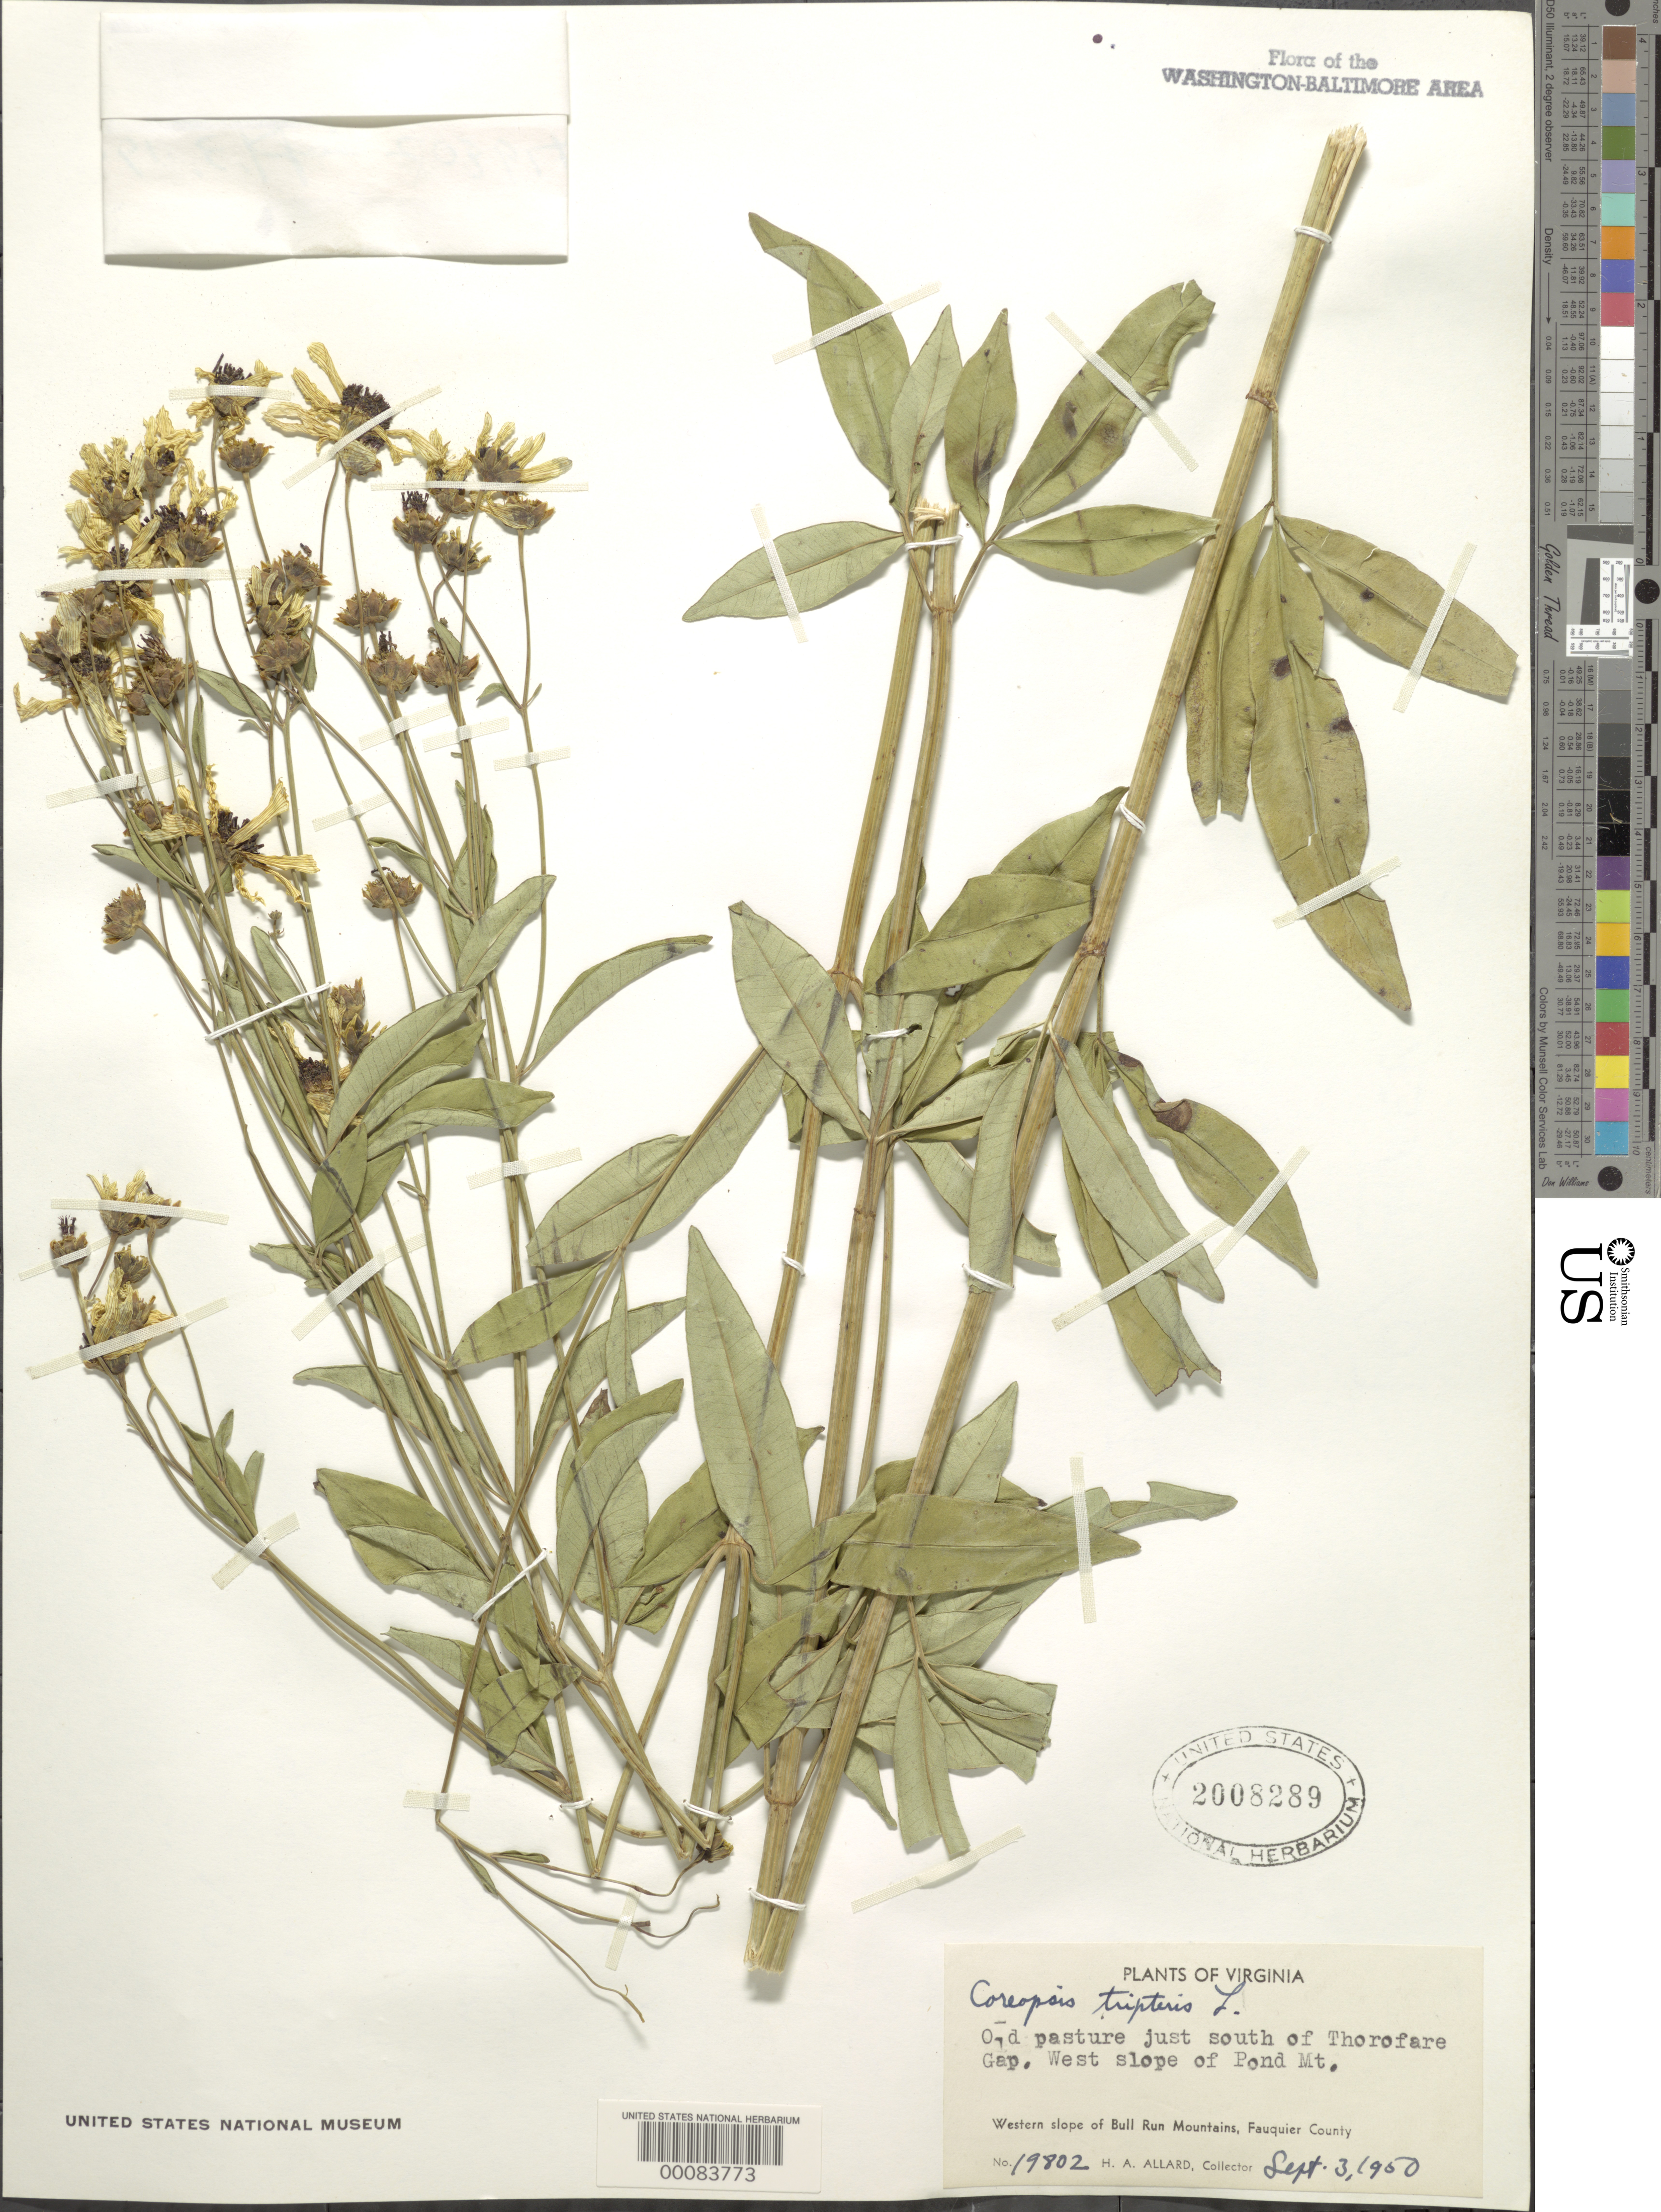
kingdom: Plantae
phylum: Tracheophyta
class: Magnoliopsida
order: Asterales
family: Asteraceae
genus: Coreopsis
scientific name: Coreopsis tripteris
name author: L.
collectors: H. A. Allard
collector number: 19802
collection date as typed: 03 Sep 1950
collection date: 1950-09-03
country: United States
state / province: Virginia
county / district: Fauquier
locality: South of Thorofare Gap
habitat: Old pasture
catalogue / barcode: US 2008289